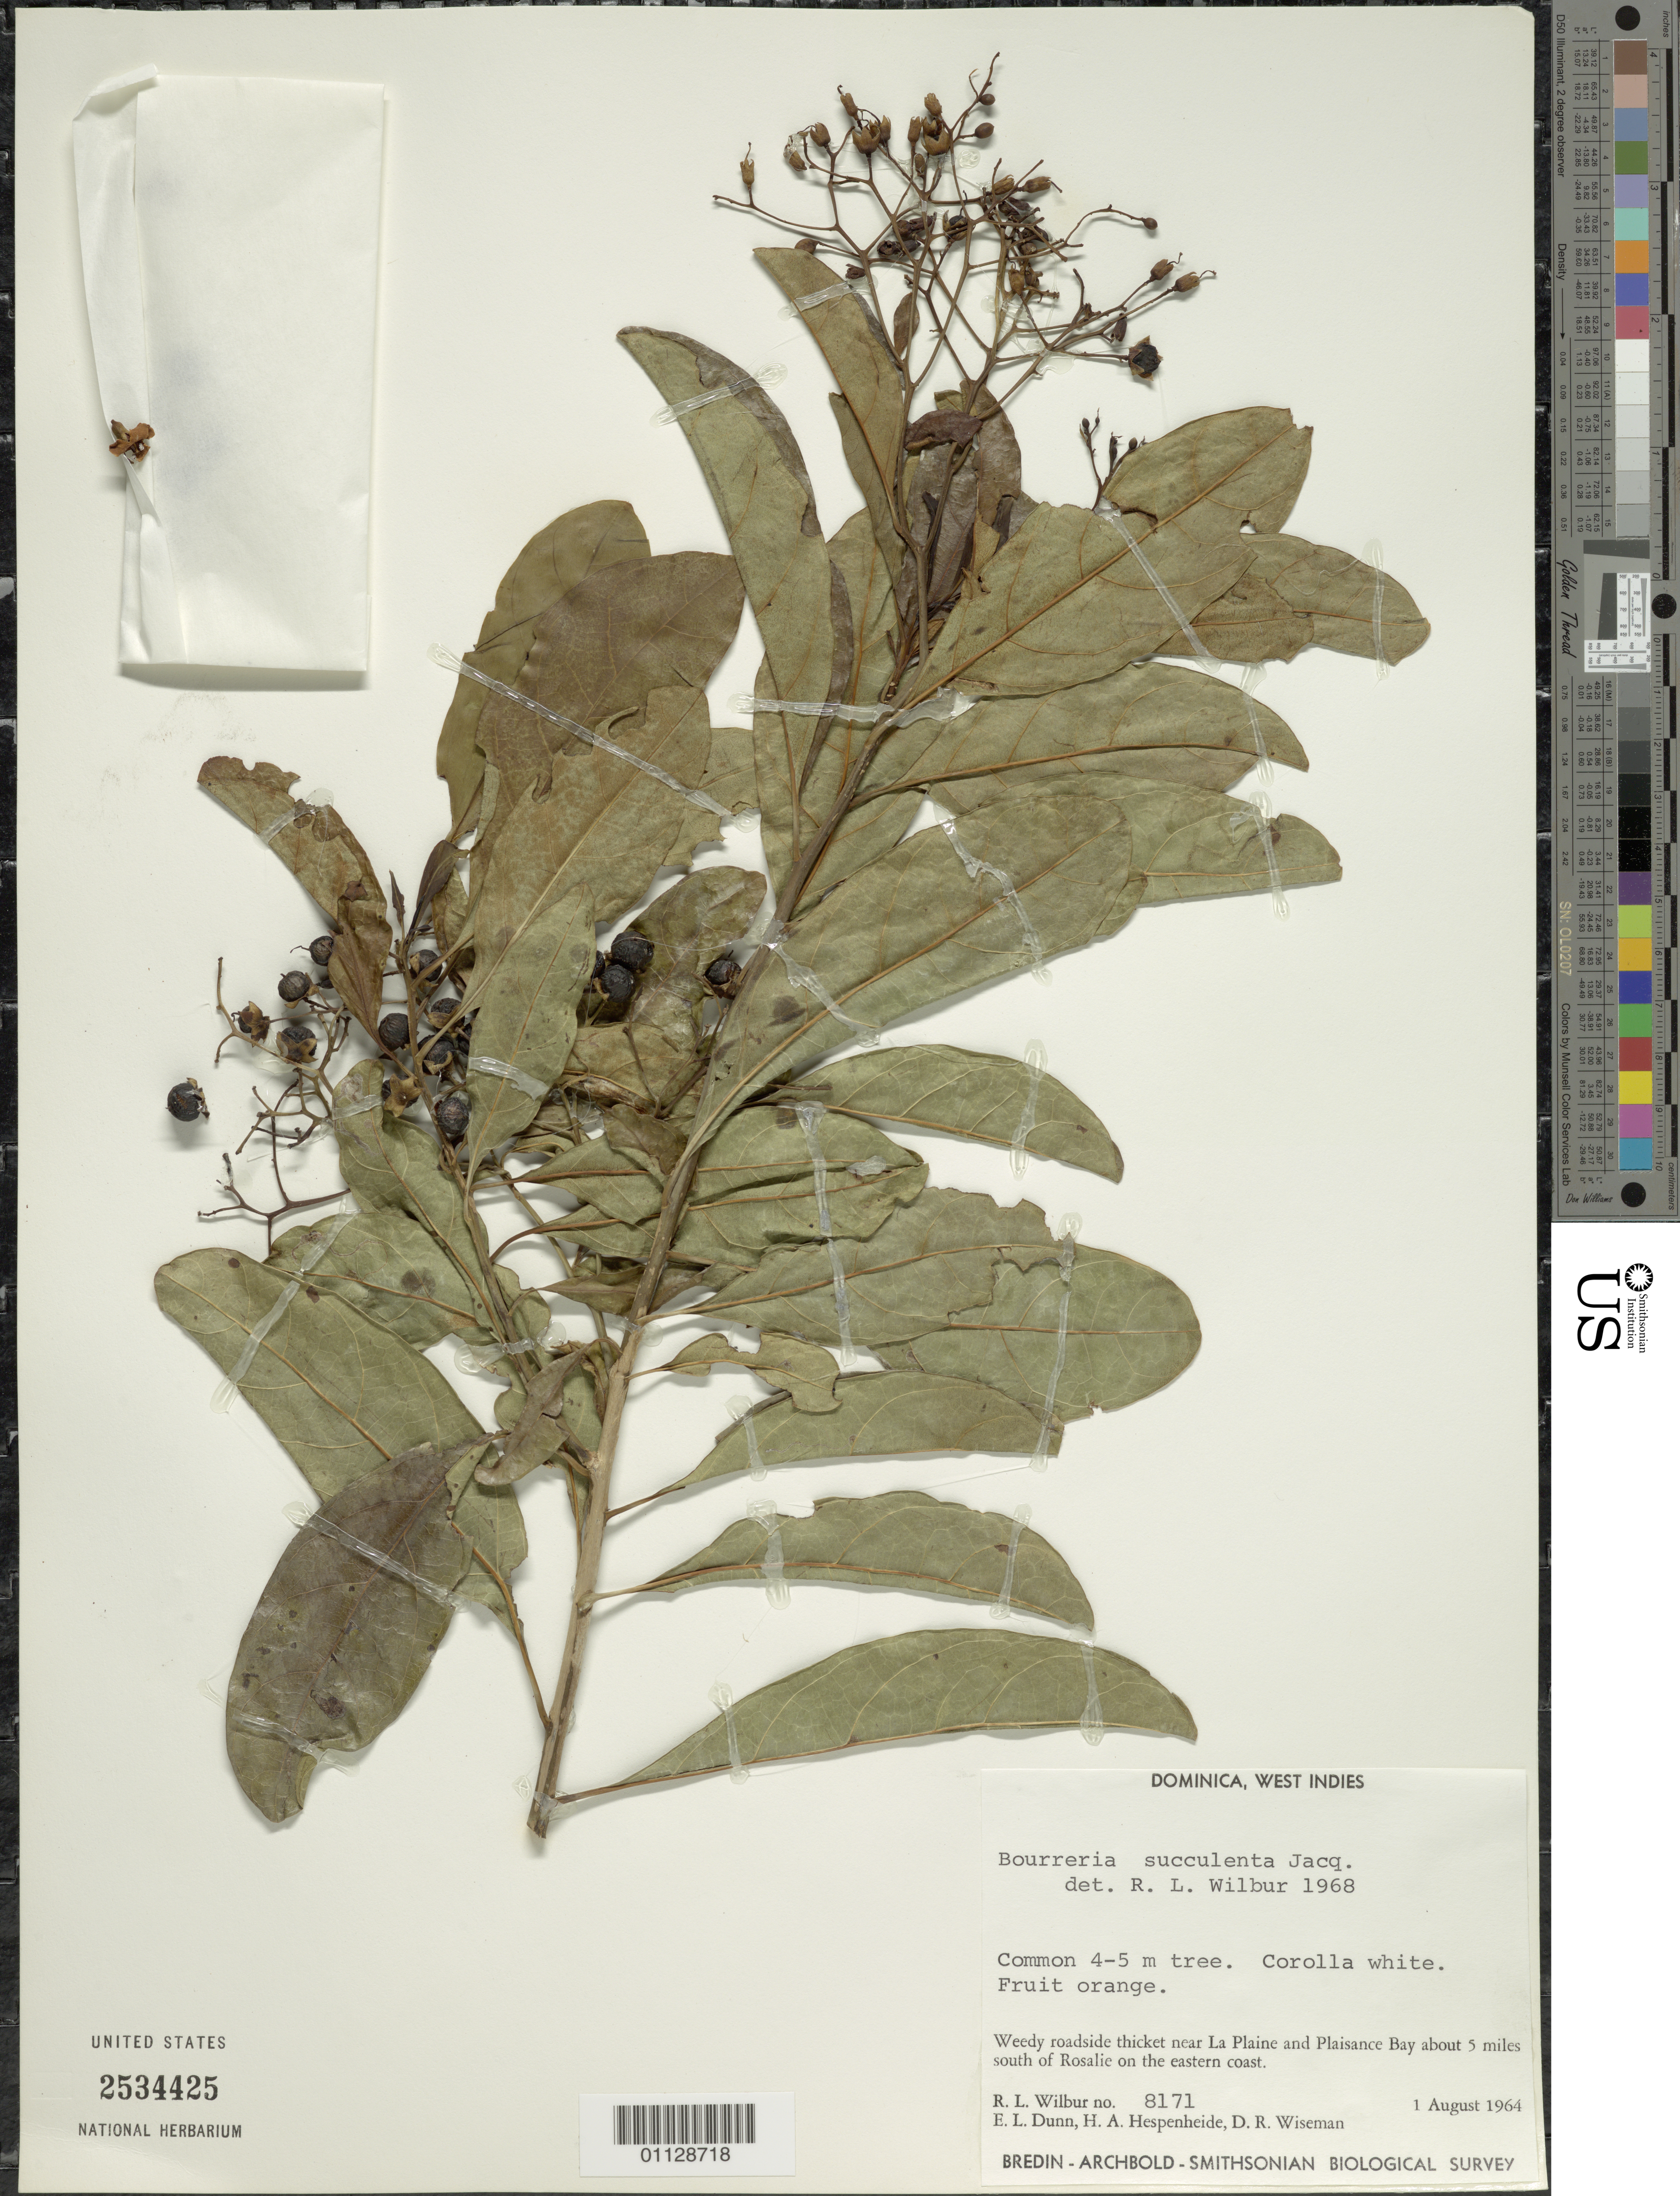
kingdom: Plantae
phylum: Tracheophyta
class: Magnoliopsida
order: Boraginales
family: Ehretiaceae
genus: Bourreria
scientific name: Bourreria succulenta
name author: Jacq.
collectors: R. L. Wilbur, E. Dunn, H. A. Hespenheide & D. R. Wiseman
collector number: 8171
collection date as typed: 01 Aug 1964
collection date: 1964-08-01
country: Dominica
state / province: St. Patrick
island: Dominica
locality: Weedy roadside thicket near La Plaine and Plaisance Bay about 5 mi S of Rosalie on the E coast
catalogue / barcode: US 2534425